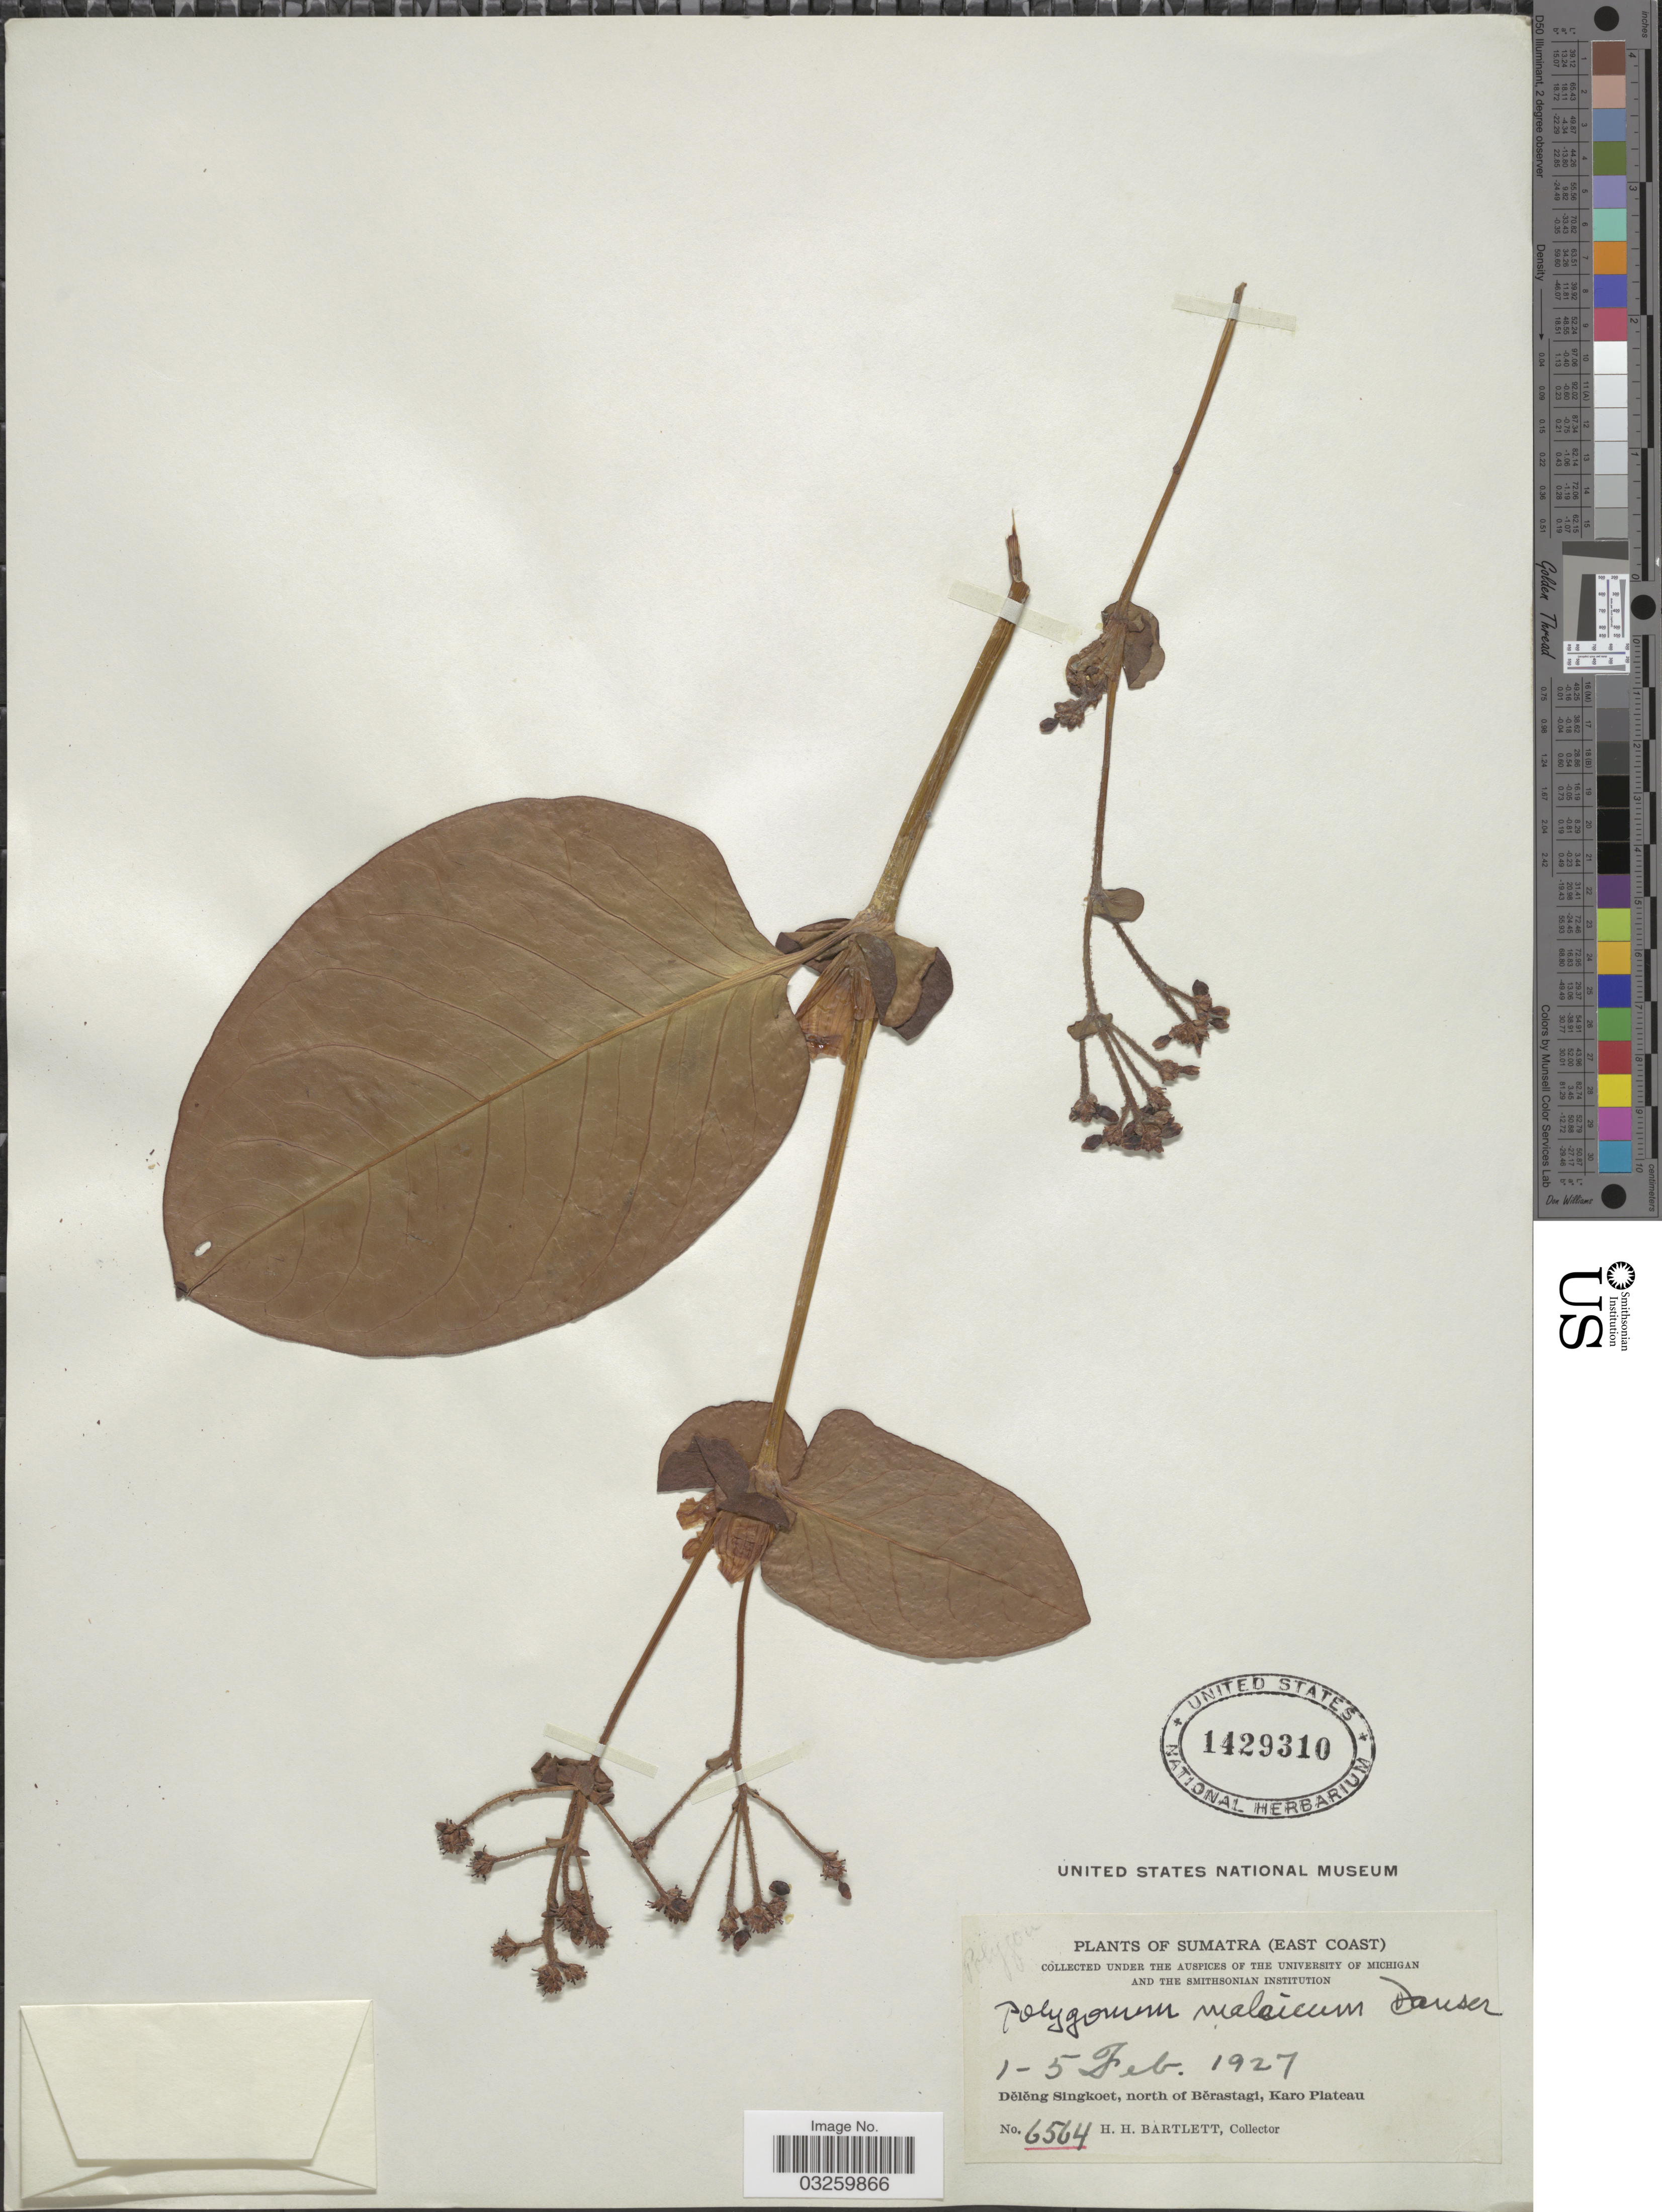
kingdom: Plantae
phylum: Tracheophyta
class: Magnoliopsida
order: Caryophyllales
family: Polygonaceae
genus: Persicaria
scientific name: Persicaria chinensis var. ovalifolia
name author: (Meisn.) H. Hara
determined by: Wagner, W. L., (BOT), Smithsonian Institution - National Museum of Natural History (UNITED STATES)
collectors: H. H. Bartlett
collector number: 6564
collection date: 1927-02-01/1927-02-05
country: Indonesia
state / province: Sumatra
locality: (East Coast). Dělěng Singkoet, north of Běrastagi, Karo Plateau.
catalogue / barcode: US 1429310